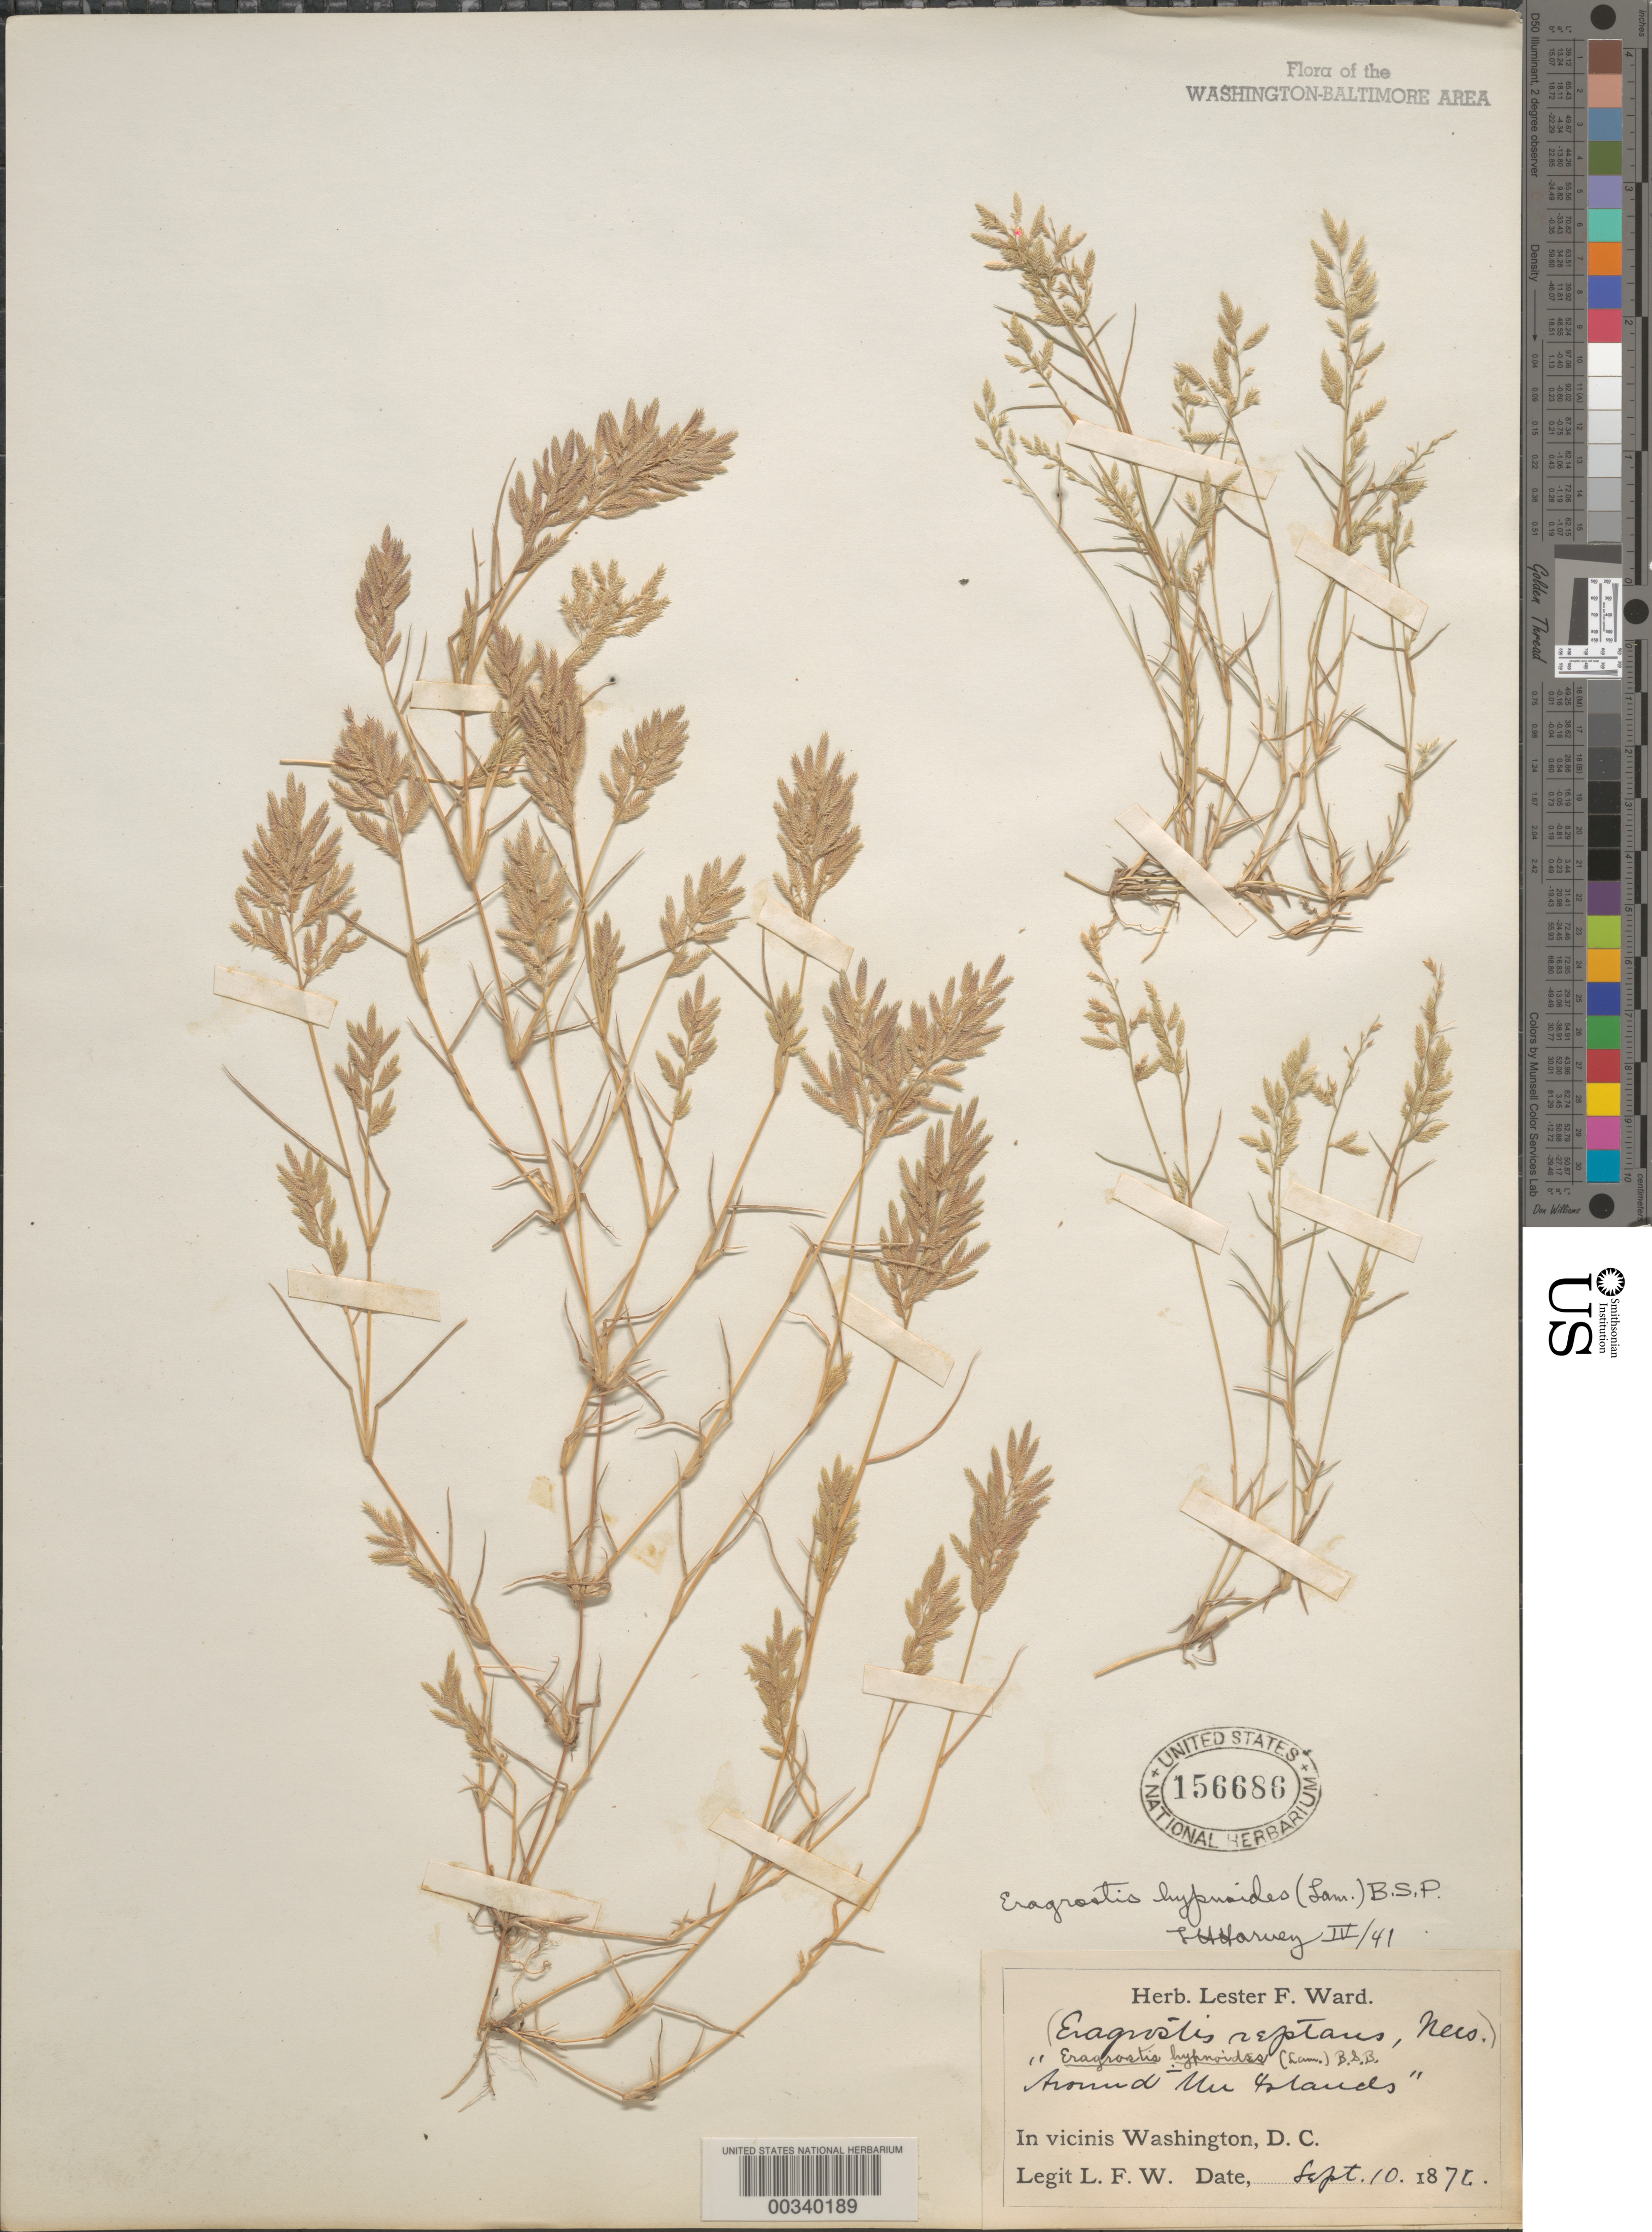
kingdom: Plantae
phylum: Tracheophyta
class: Liliopsida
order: Poales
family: Poaceae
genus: Eragrostis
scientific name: Eragrostis hypnoides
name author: (Lam.) Britton, Stearns & Poggenb.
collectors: L. F. Ward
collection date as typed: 10 Sep 1876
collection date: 1876-09-10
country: United States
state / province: District of Columbia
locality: Around the Islands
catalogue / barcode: US 156686